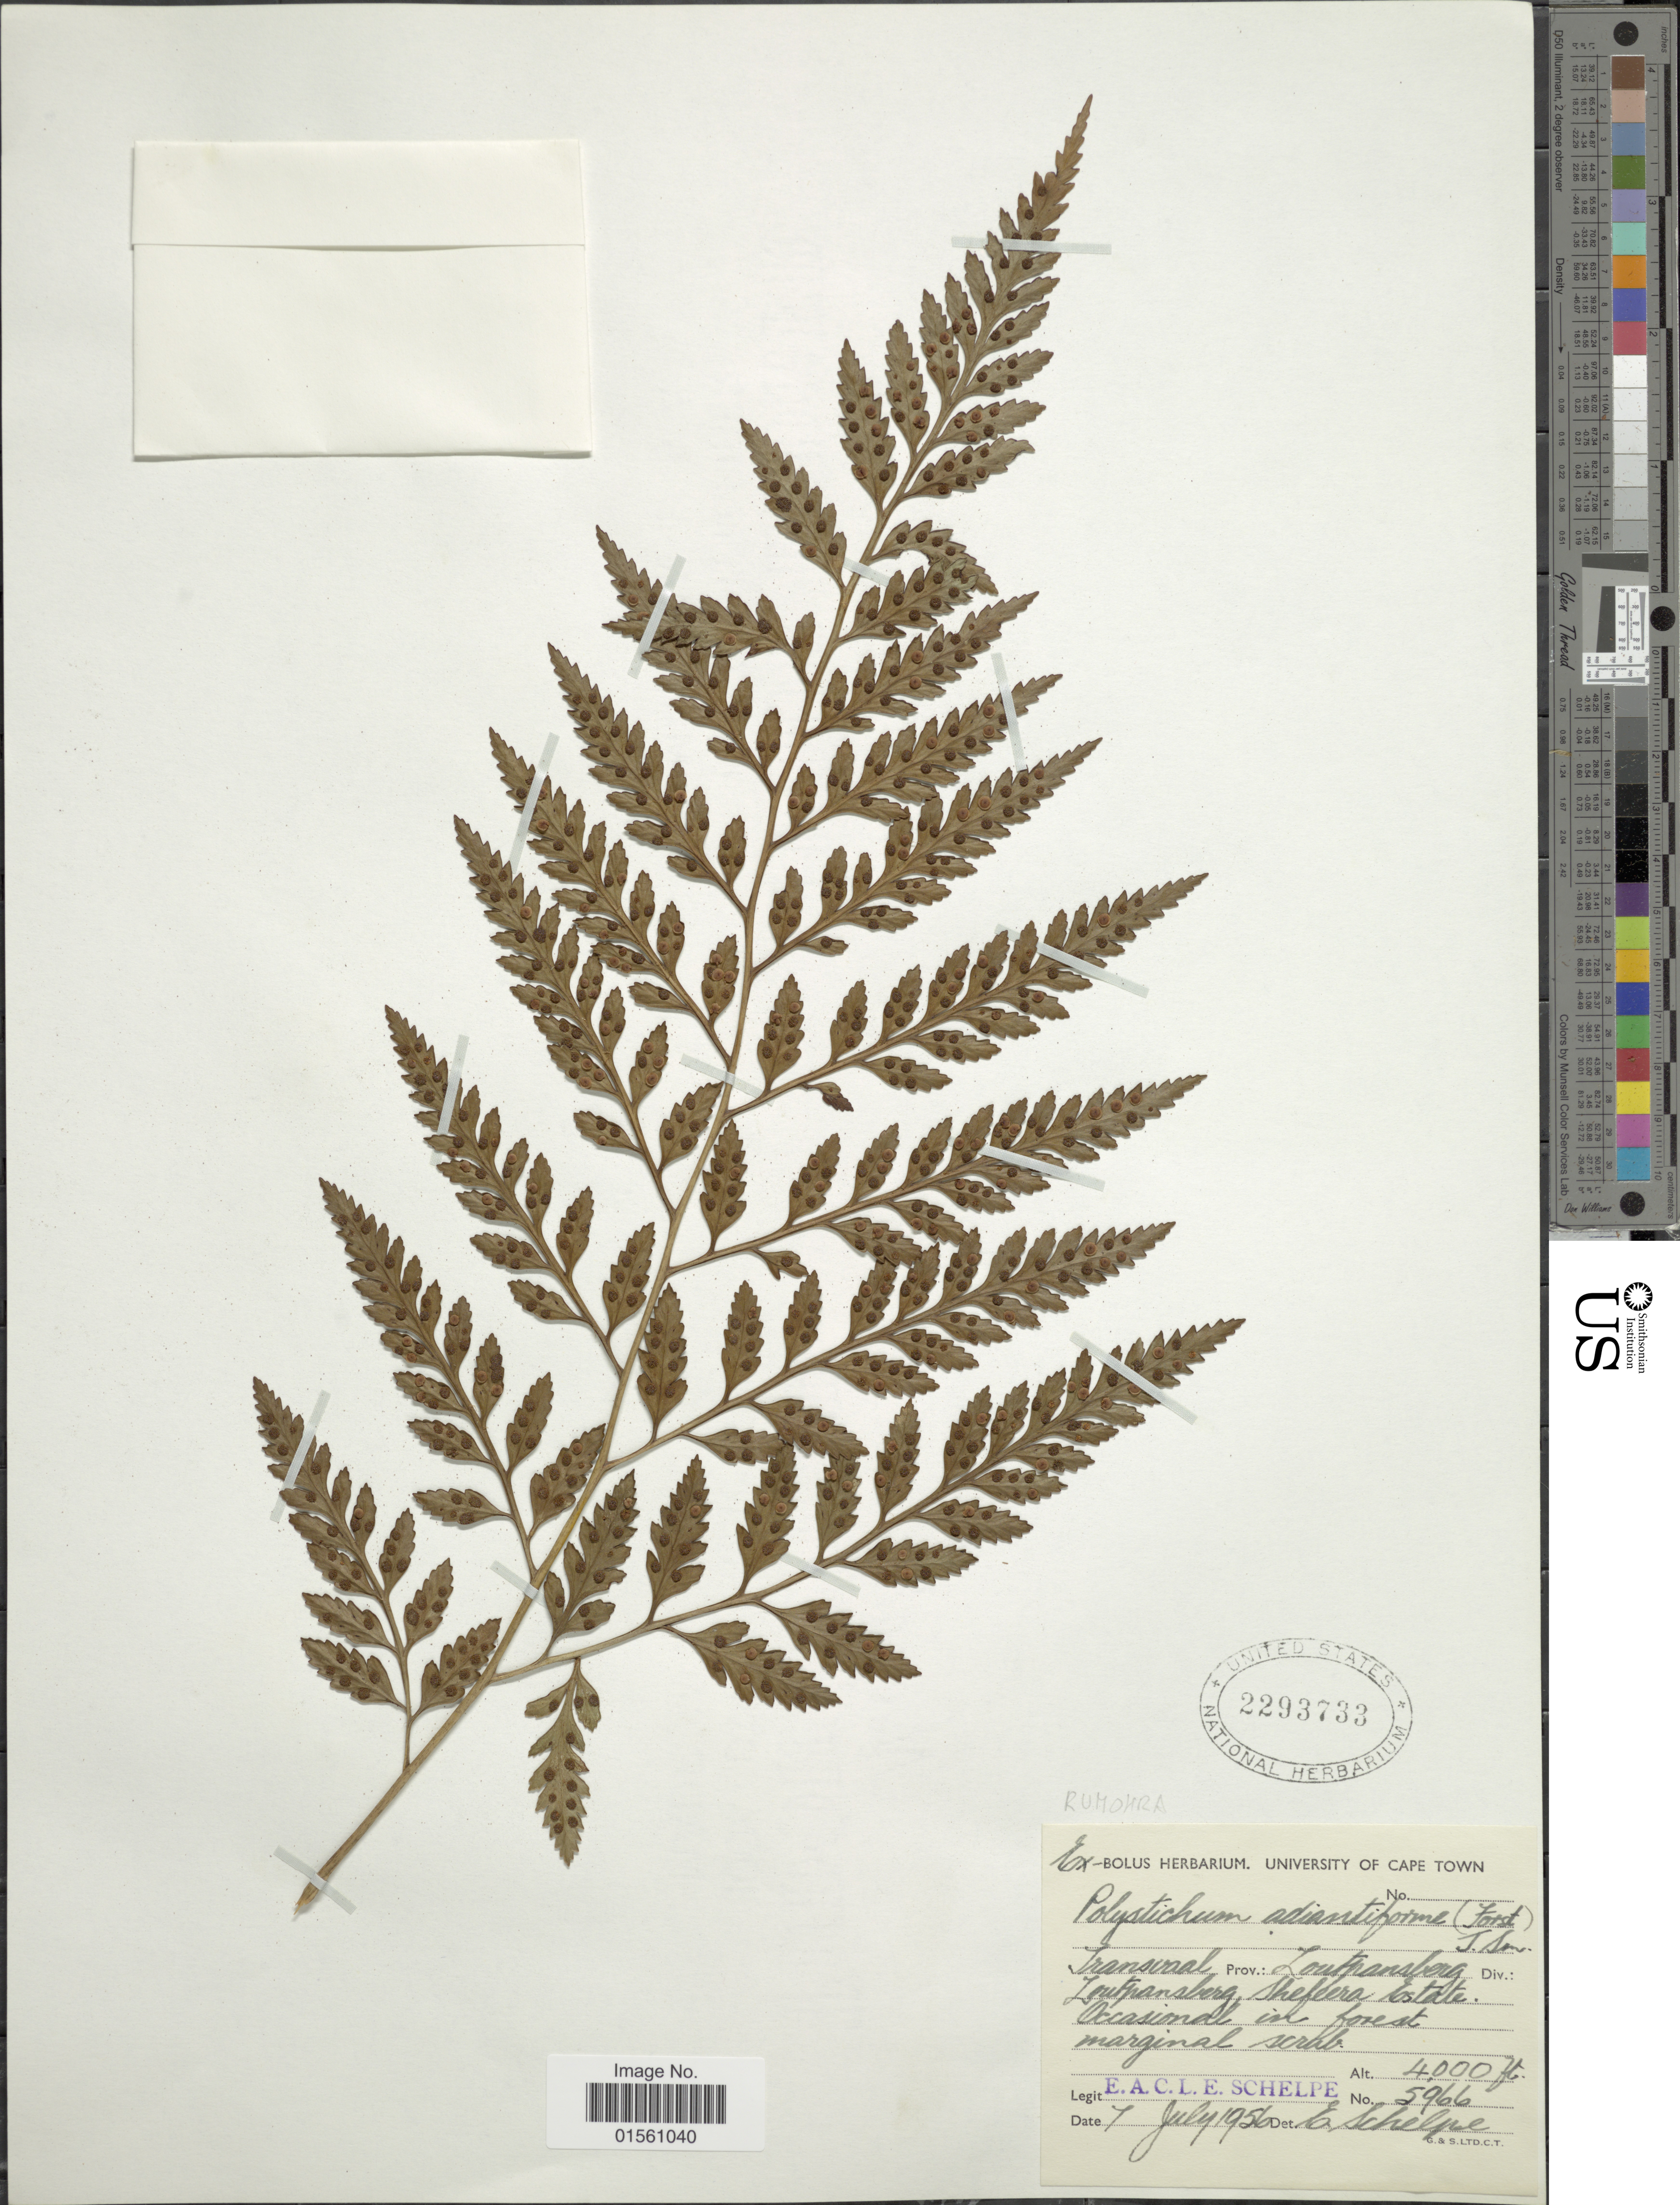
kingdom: Plantae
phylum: Tracheophyta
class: Polypodiopsida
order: Polypodiales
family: Dryopteridaceae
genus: Rumohra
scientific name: Rumohra adiantiformis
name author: (G. Forst.) Ching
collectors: E. A. C. L. E. Schelpe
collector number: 5966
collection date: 1956-07-07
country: South Africa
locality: Transvaal, Prov.: Zoutpansberg, Div.: Zoutpansberg, Shefeera Estate, occasional in forest marginal scrub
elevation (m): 1219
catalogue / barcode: US 2293733